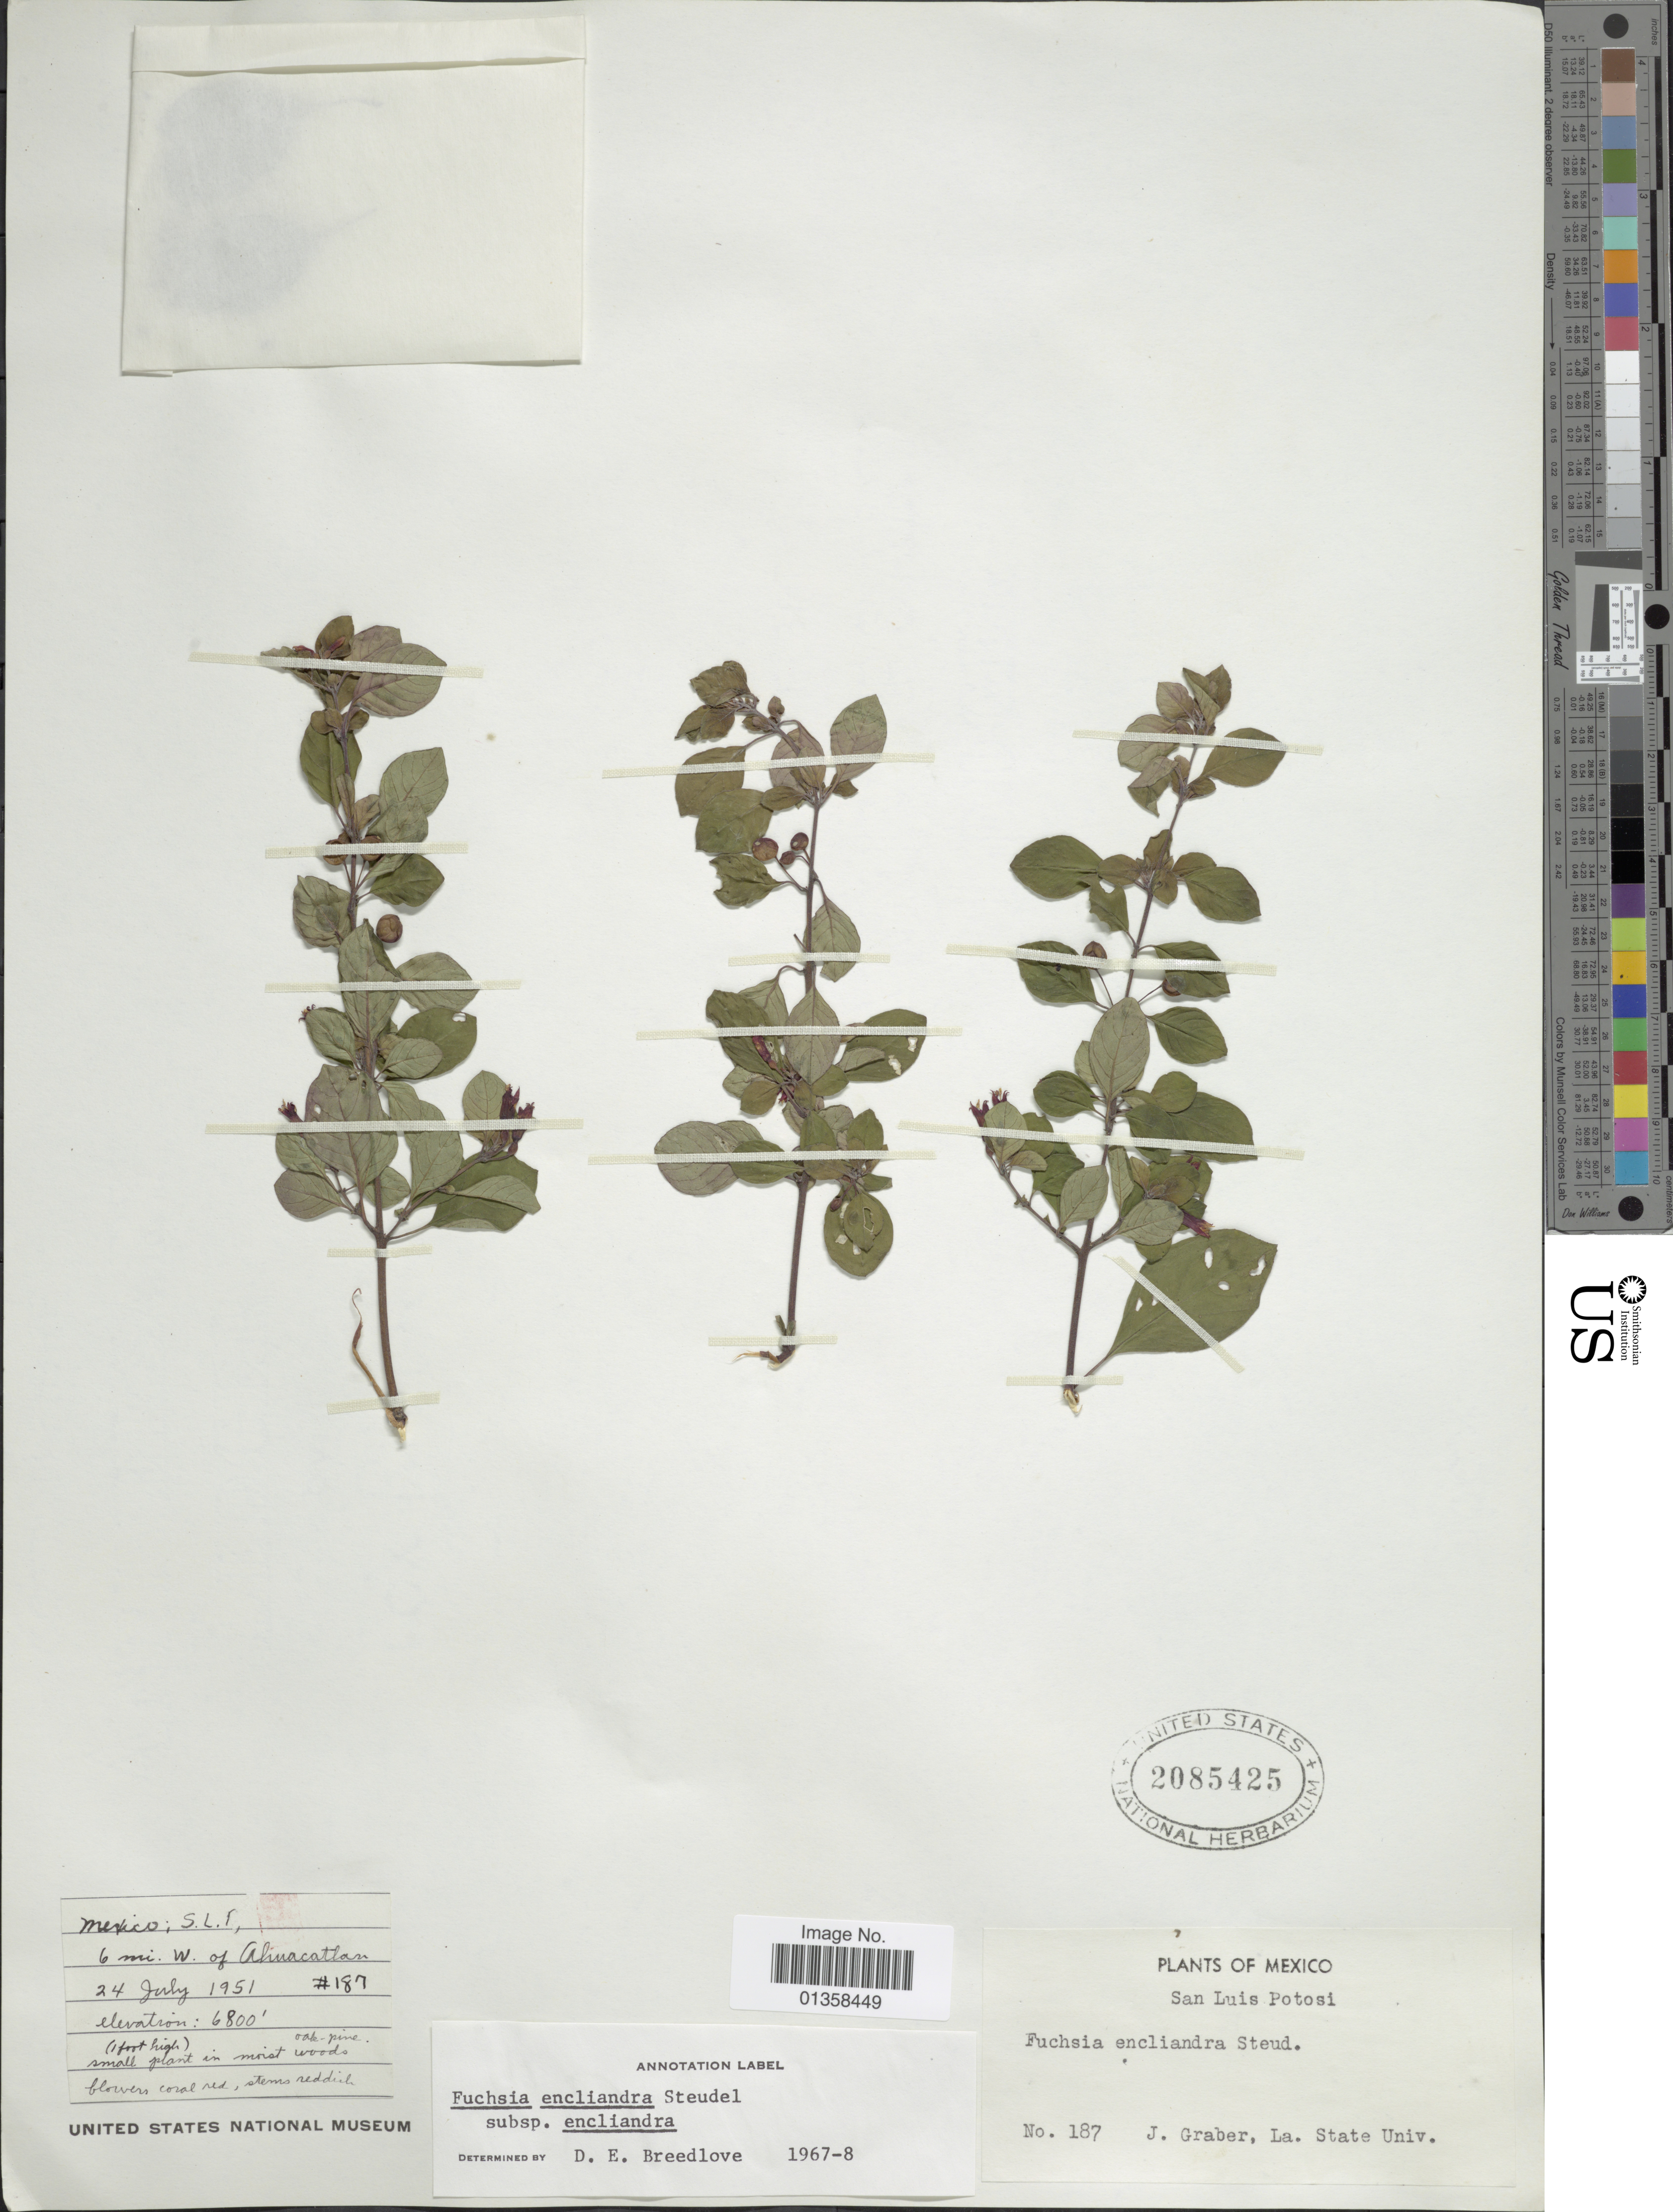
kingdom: Plantae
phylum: Tracheophyta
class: Magnoliopsida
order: Myrtales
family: Onagraceae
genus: Fuchsia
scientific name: Fuchsia encliandra subsp. encliandra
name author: Steud.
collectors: J. Graber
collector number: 187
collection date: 1951-07-24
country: Mexico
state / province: San Luis Potosí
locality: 6 mi. W. of Ahuacatlan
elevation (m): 2073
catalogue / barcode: US 2085425